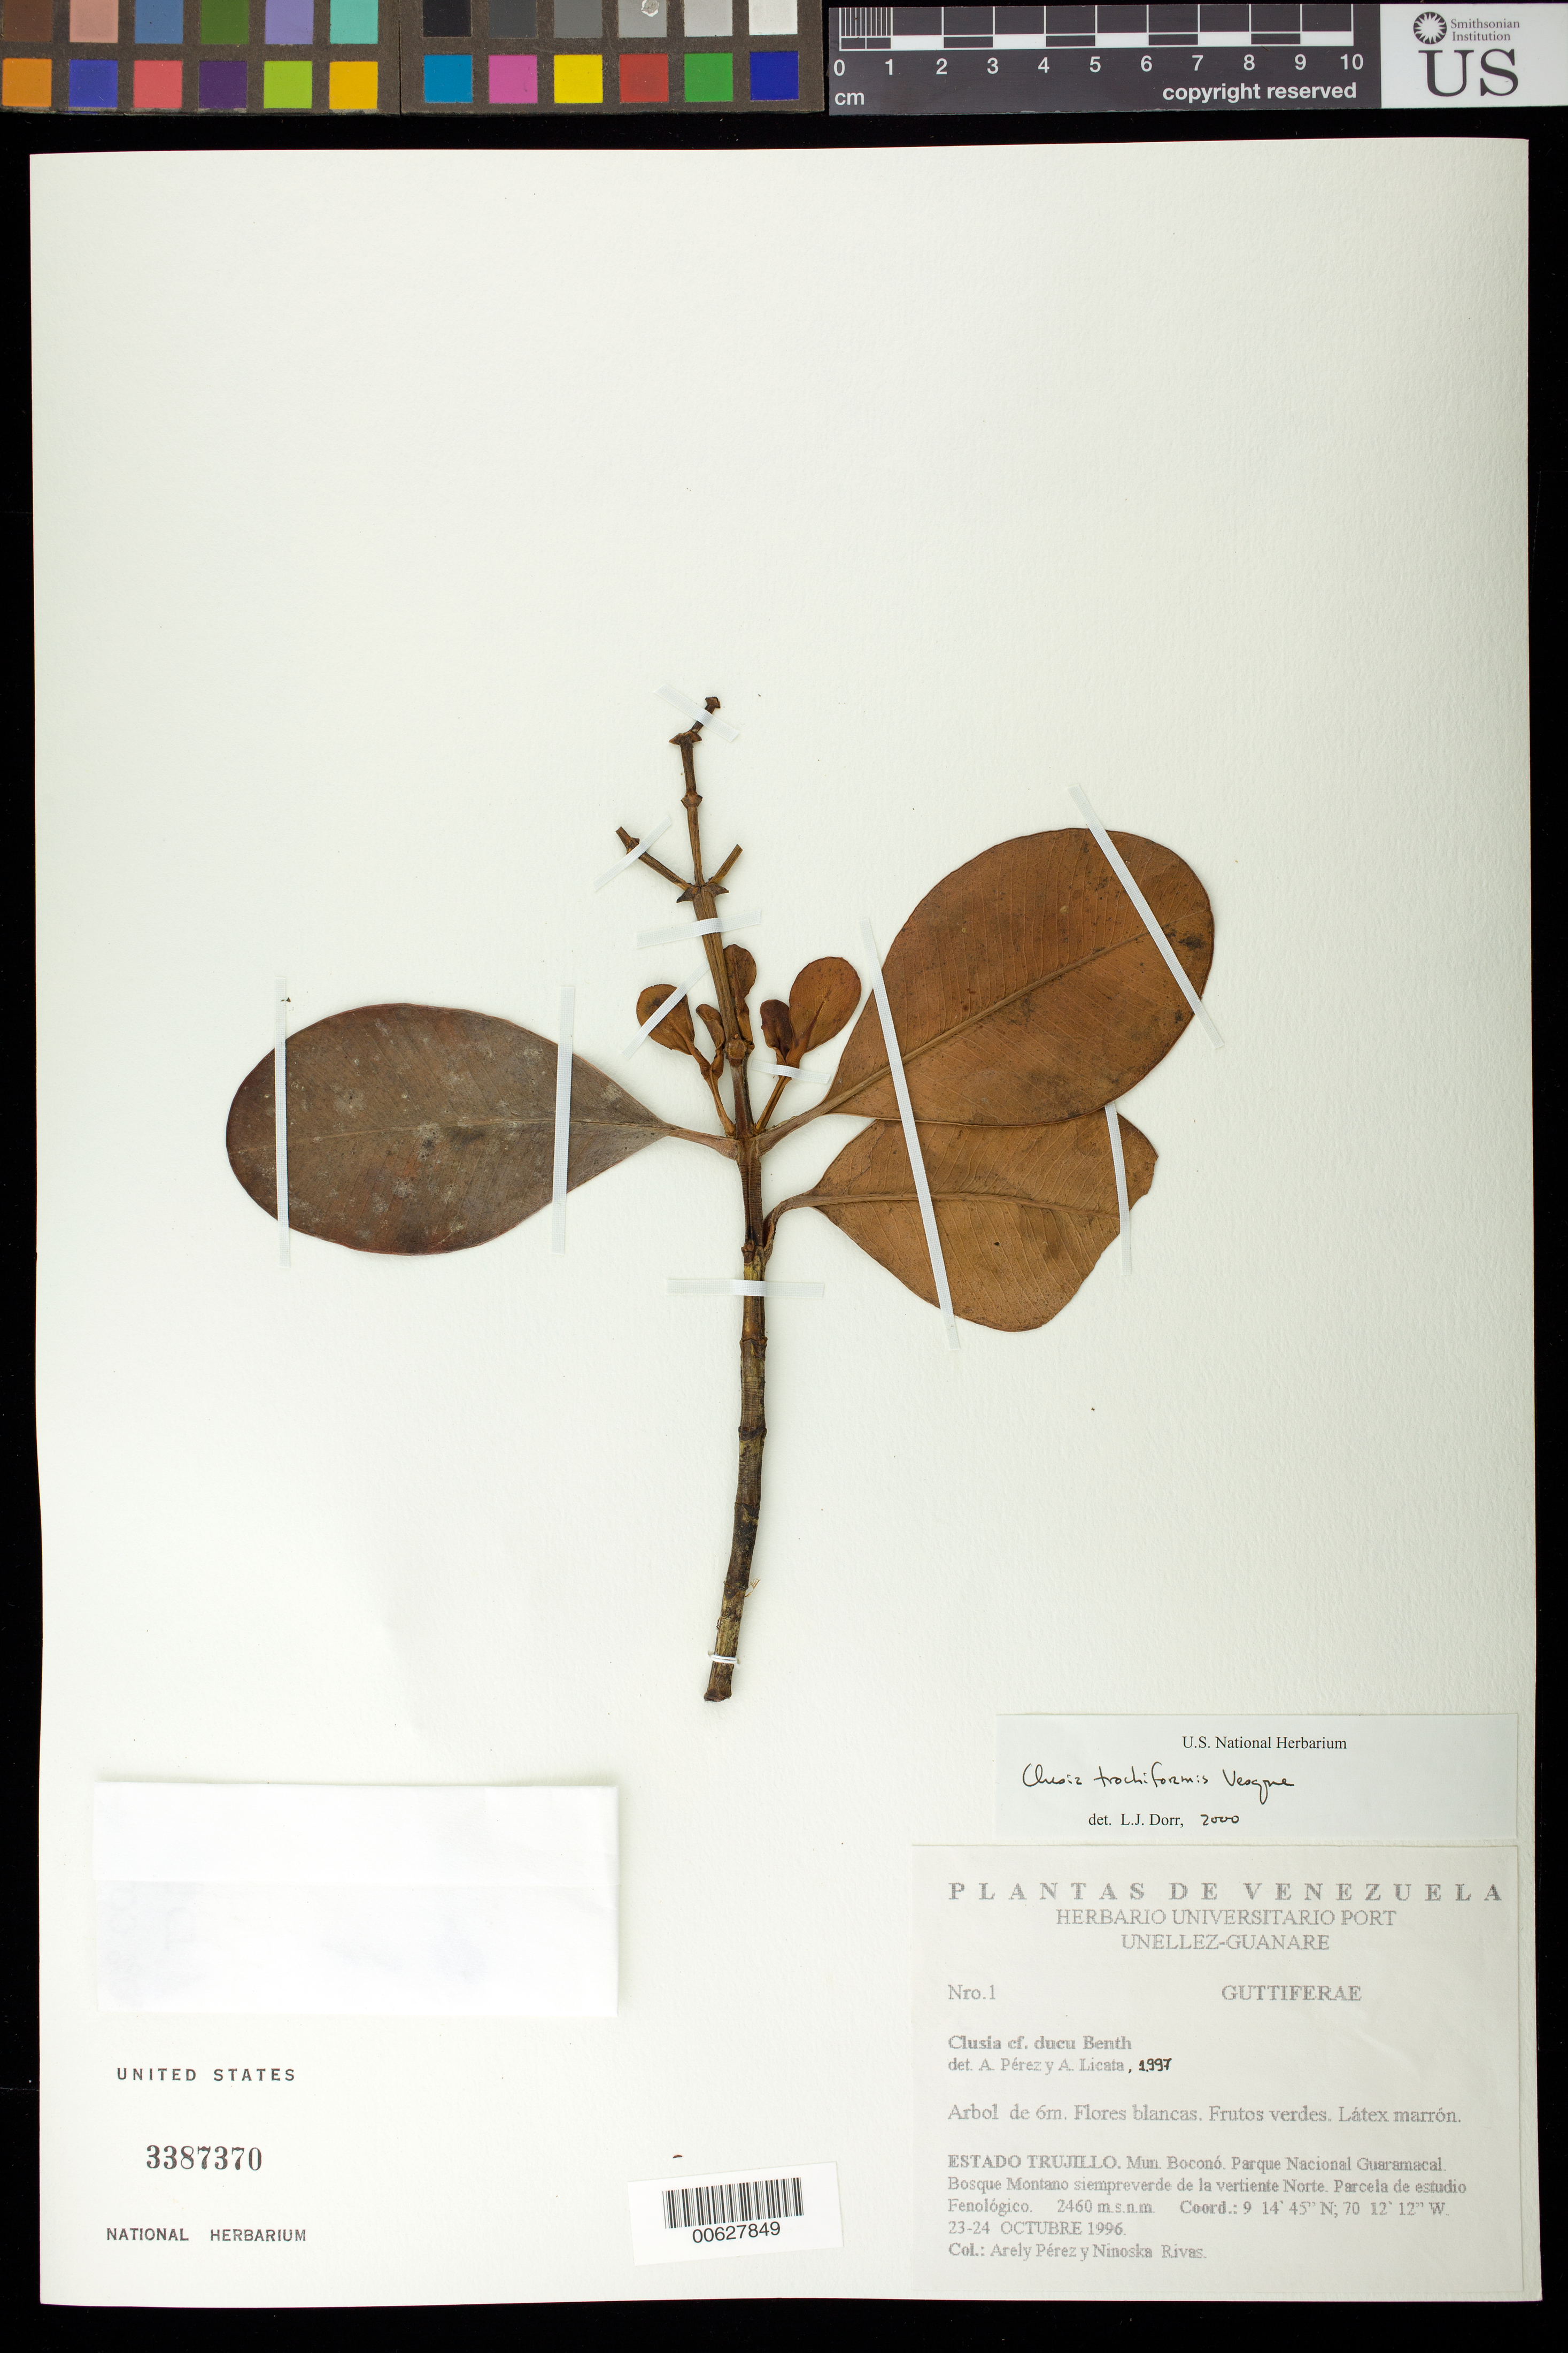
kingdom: Plantae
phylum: Tracheophyta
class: Magnoliopsida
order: Malpighiales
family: Clusiaceae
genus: Clusia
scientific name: Clusia trochiformis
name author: Vesque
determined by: Dorr, L. J., (BOT), Smithsonian Institution - National Museum of Natural History (UNITED STATES)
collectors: A. Pérez & N. Rivas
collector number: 1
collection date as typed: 23 Oct 1996 to 24 Oct 1996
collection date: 1996-10-23/1996-10-24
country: Venezuela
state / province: Trujillo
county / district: Boconó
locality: Parque Nacional Guaramacal, Bosque Montano siempreverde de la vertiente Norte, Parcela de estudio Fenológico.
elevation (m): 2460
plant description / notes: PORT, US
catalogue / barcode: US 3387370